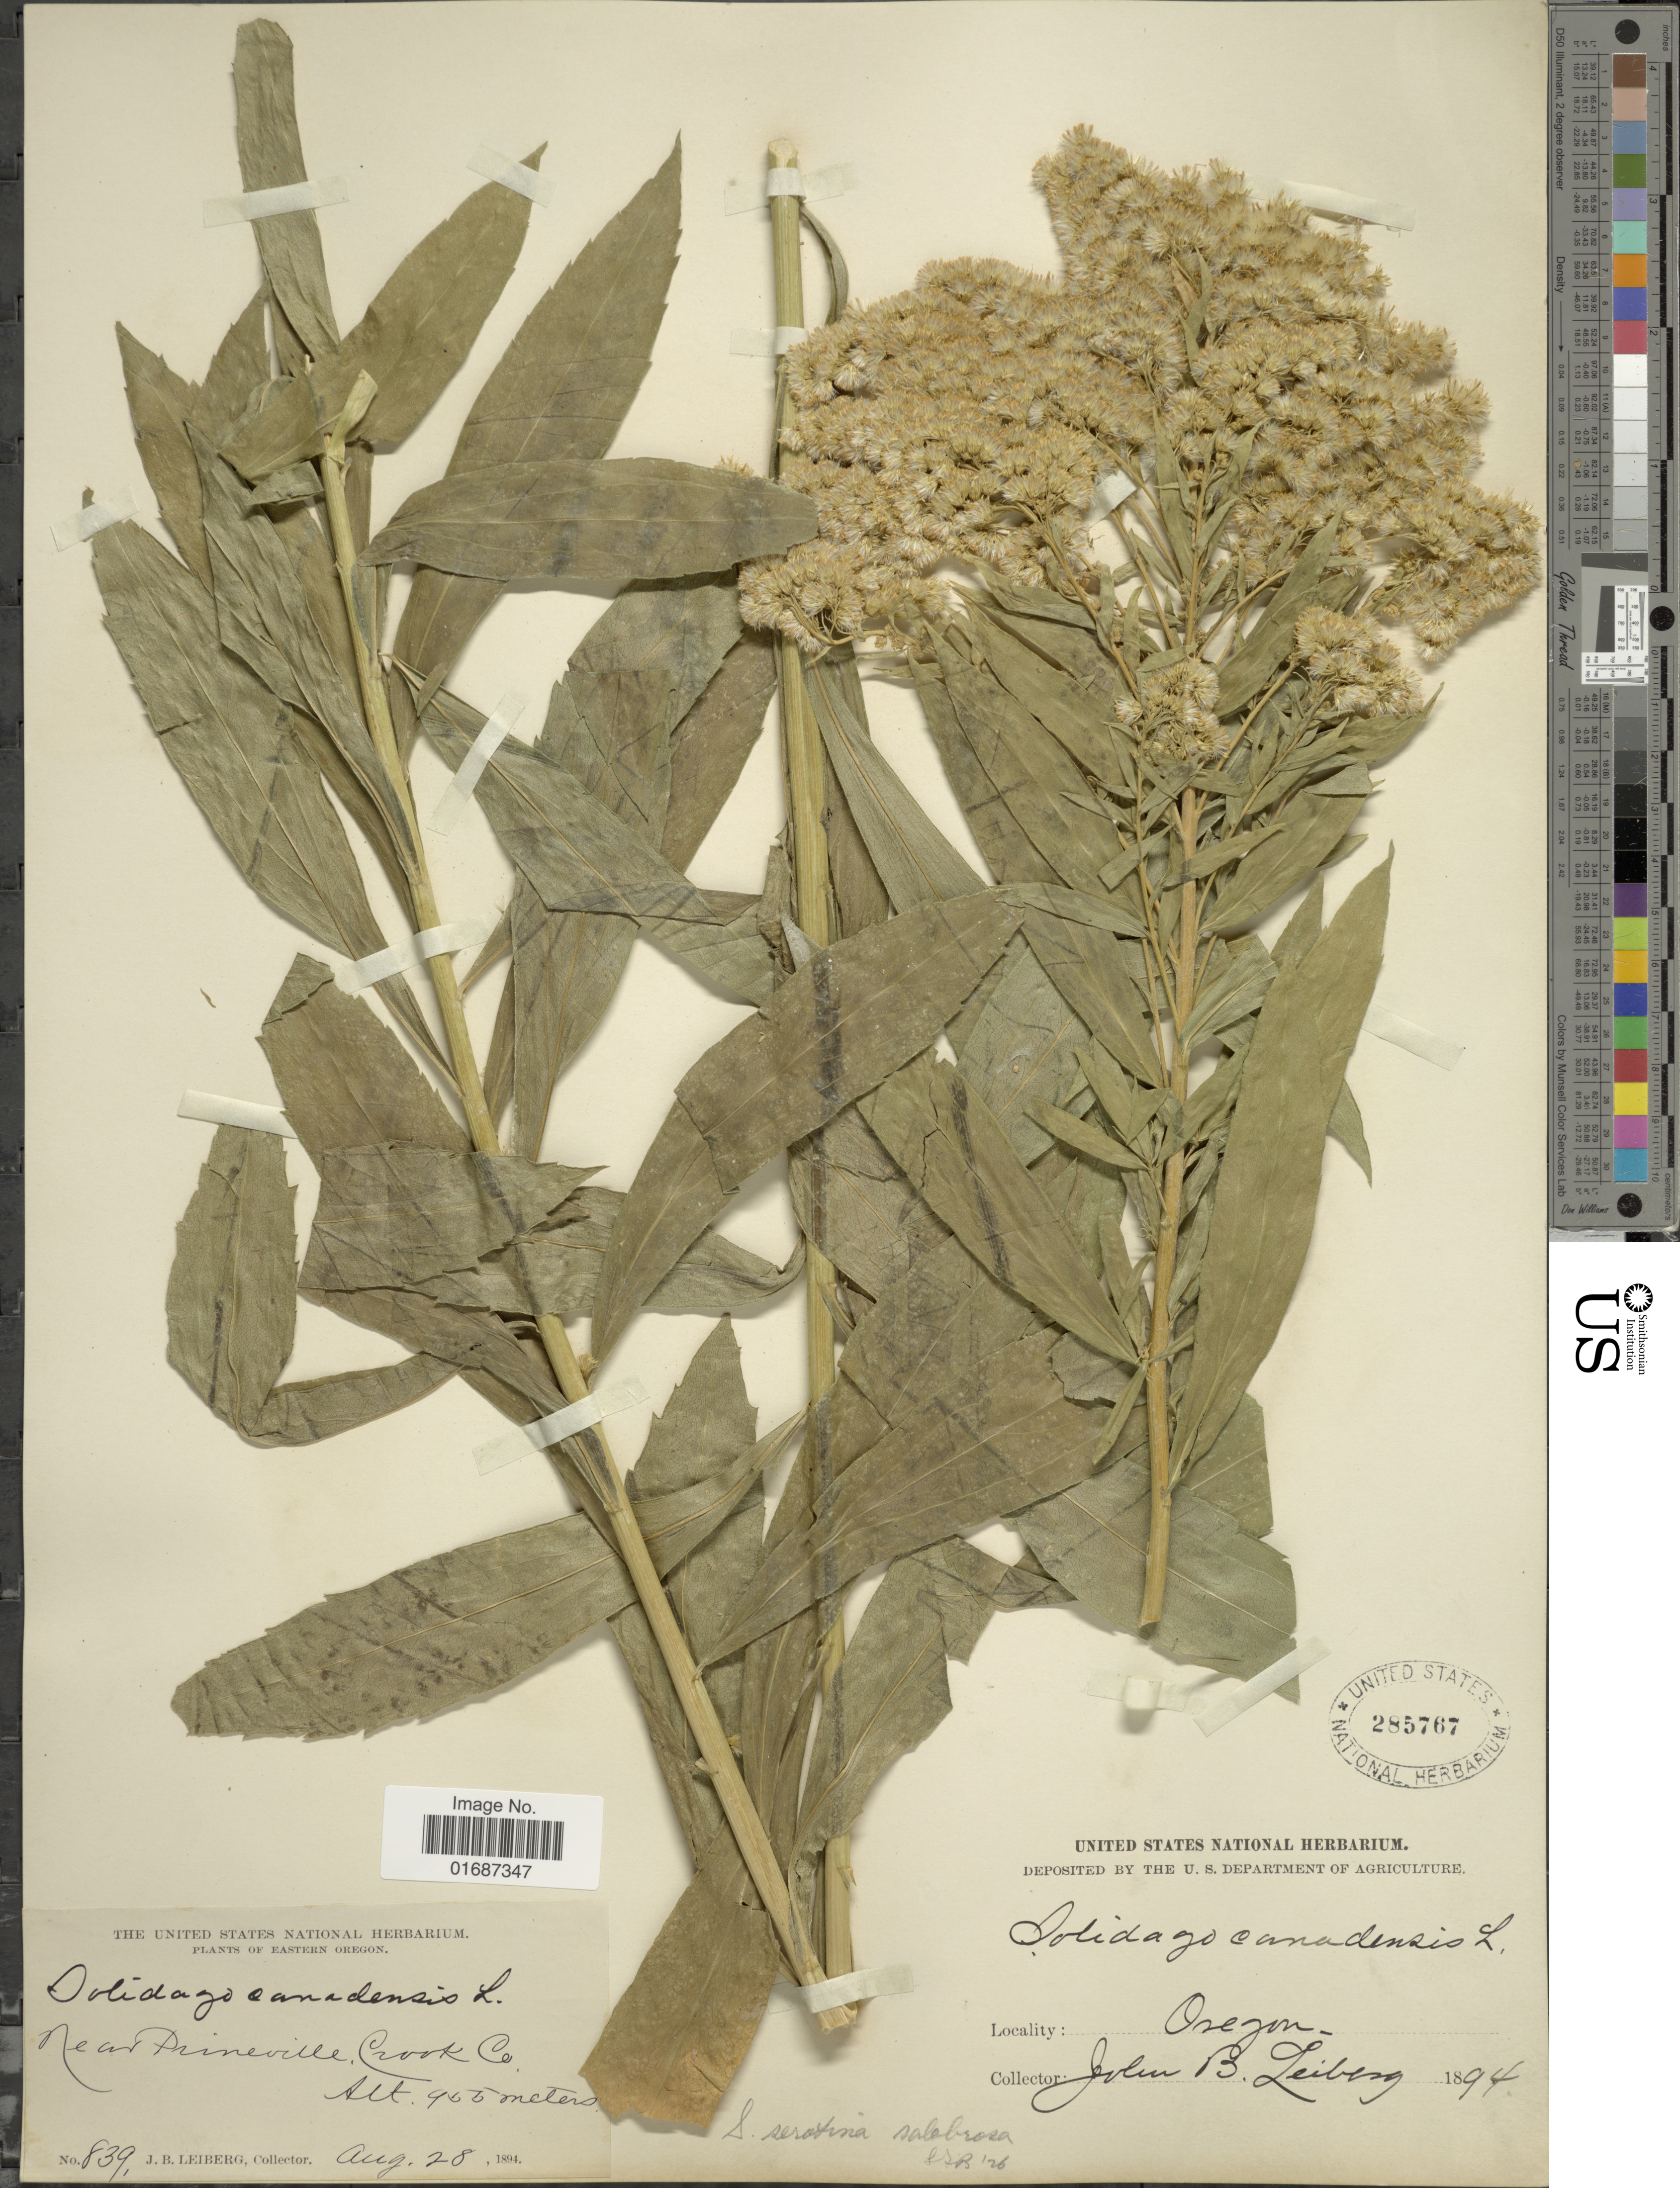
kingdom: Plantae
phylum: Tracheophyta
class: Magnoliopsida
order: Asterales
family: Asteraceae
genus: Solidago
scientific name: Solidago gigantea var. leiophylla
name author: Fernald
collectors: J. B. Leiberg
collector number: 839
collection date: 1894-08-28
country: United States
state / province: Oregon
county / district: Crook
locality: Eaastern Oregon, near Pineville, Crook Co.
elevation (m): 955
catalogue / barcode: US 285767